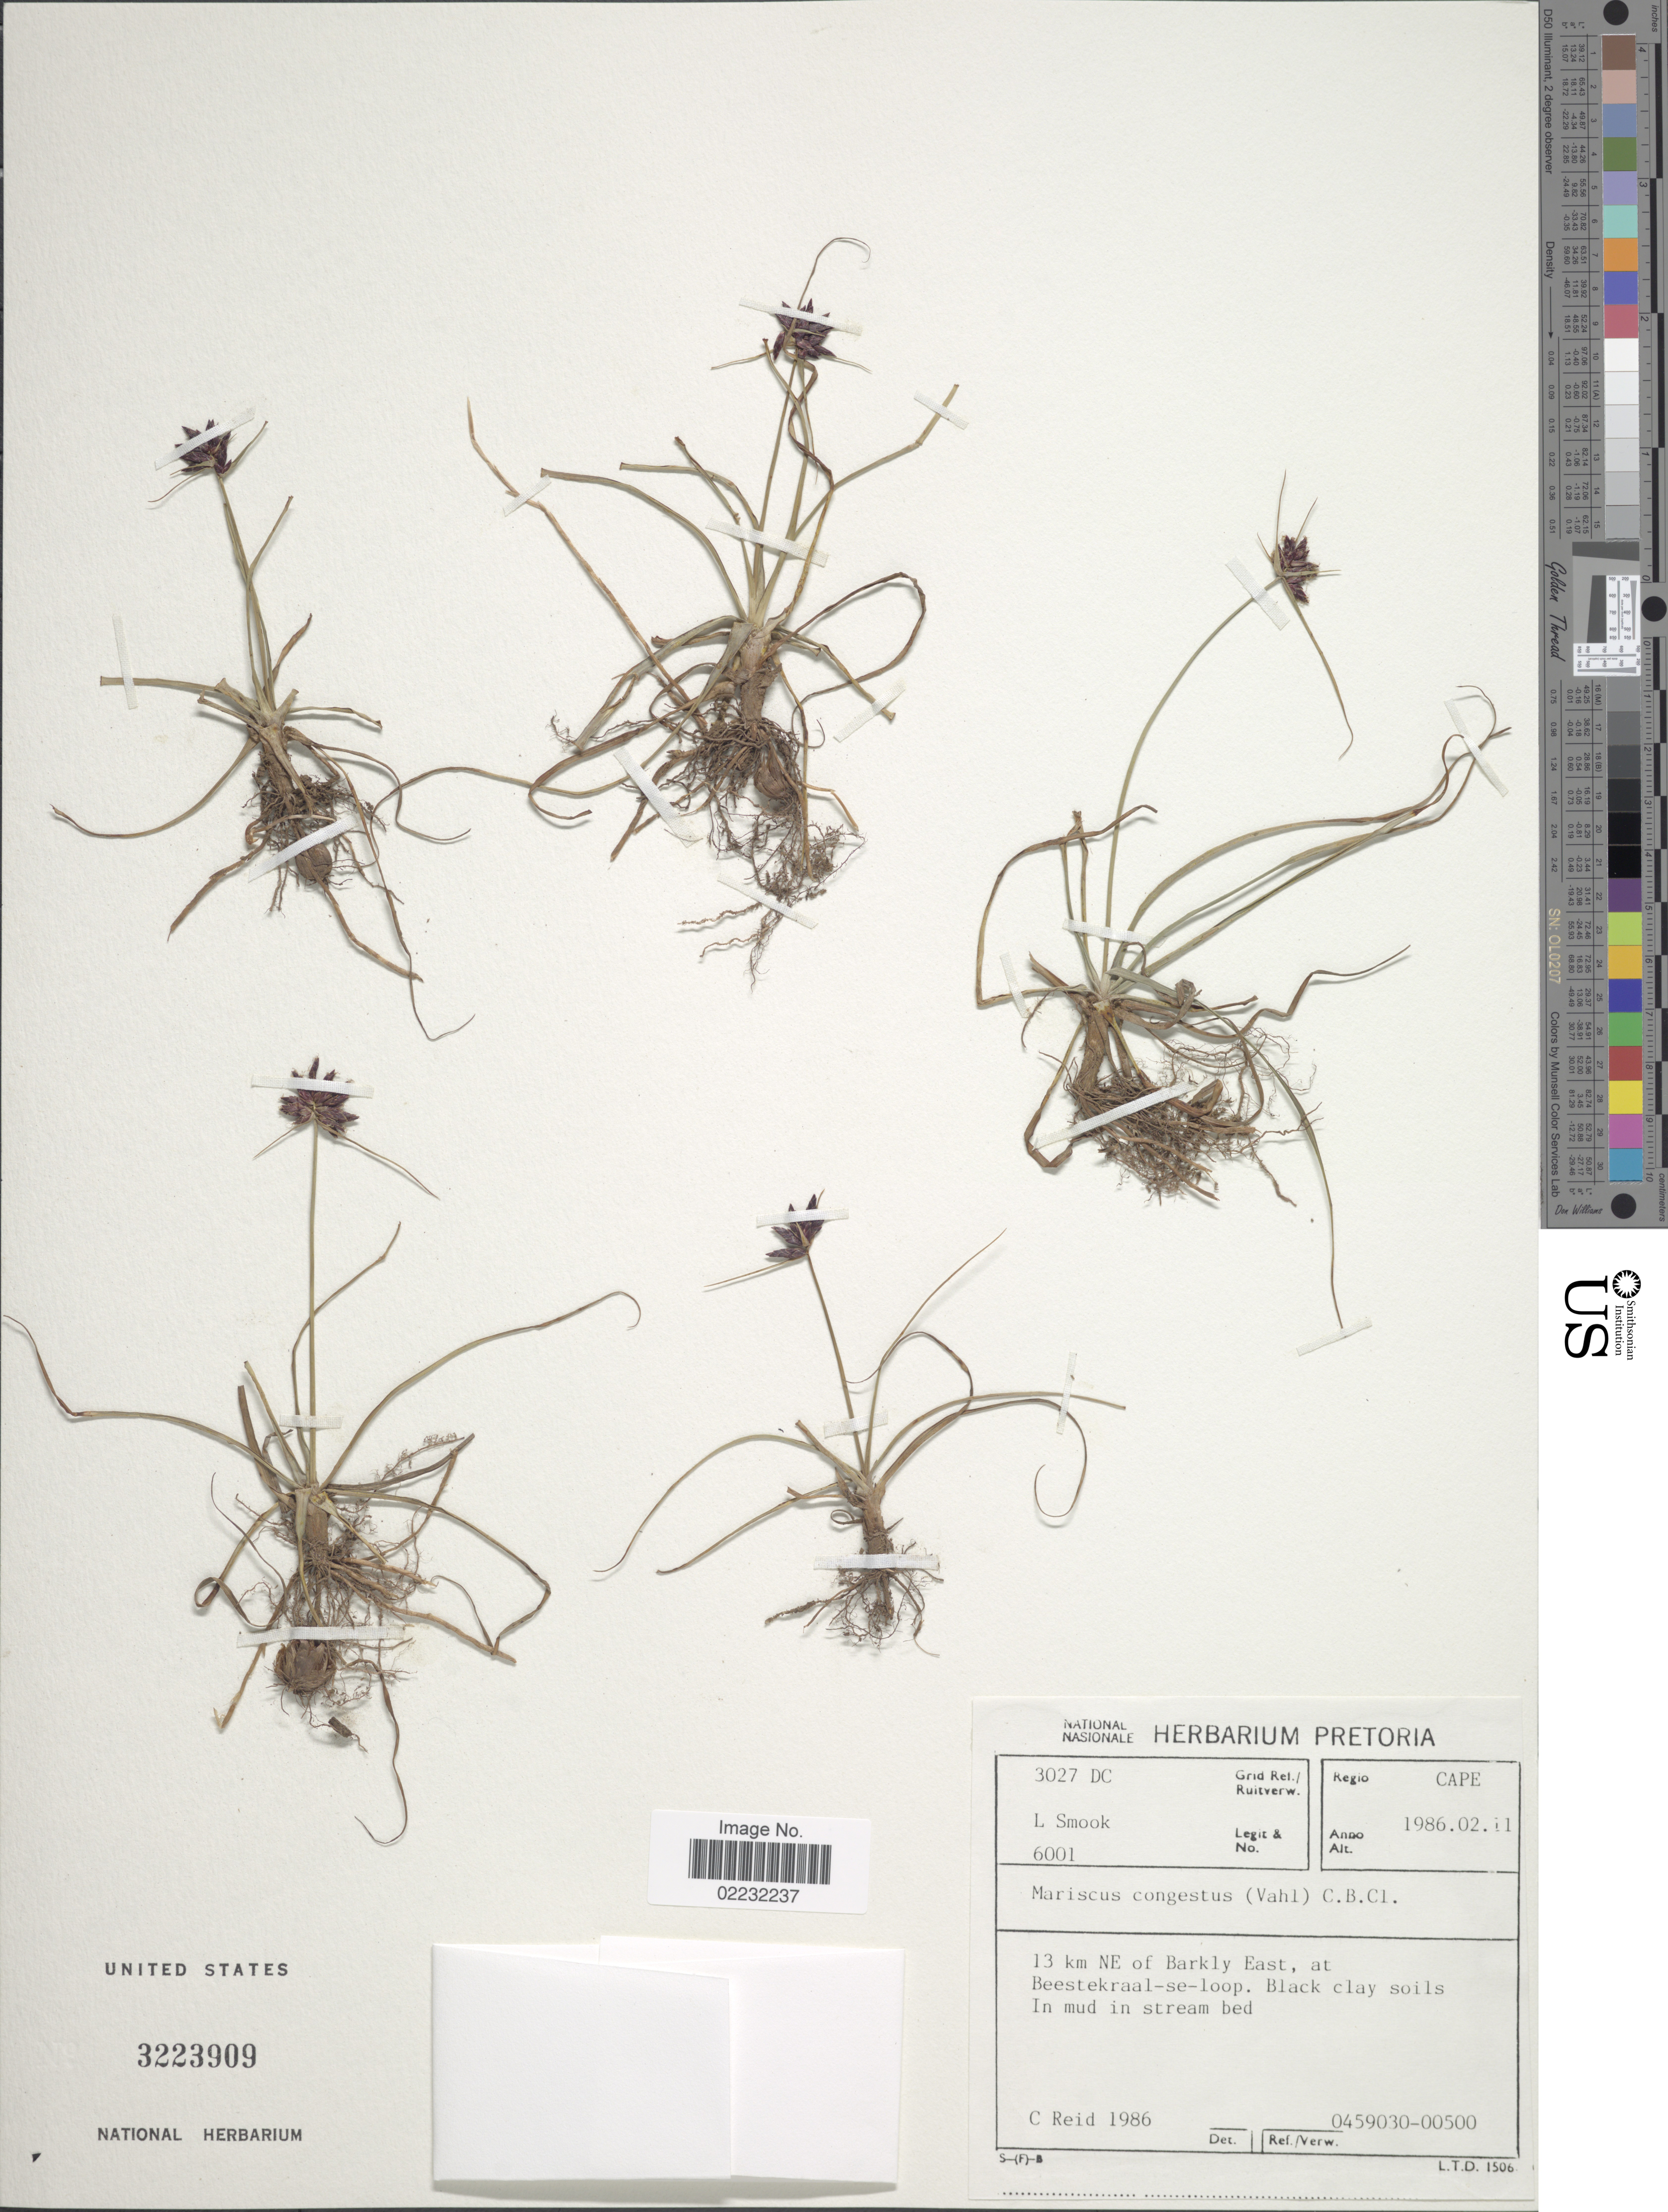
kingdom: Plantae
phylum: Tracheophyta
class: Liliopsida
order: Poales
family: Cyperaceae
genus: Cyperus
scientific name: Cyperus tabularis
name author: Schrad.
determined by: Strong, Mark T., (BOT), Smithsonian Institution - National Museum of Natural History (UNITED STATES)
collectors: L. Smook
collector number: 6001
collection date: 1986-02-11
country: South Africa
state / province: Eastern Cape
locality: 13 km NE of Barkly East, at Beestelraa;-se-loop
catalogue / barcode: US 3223909